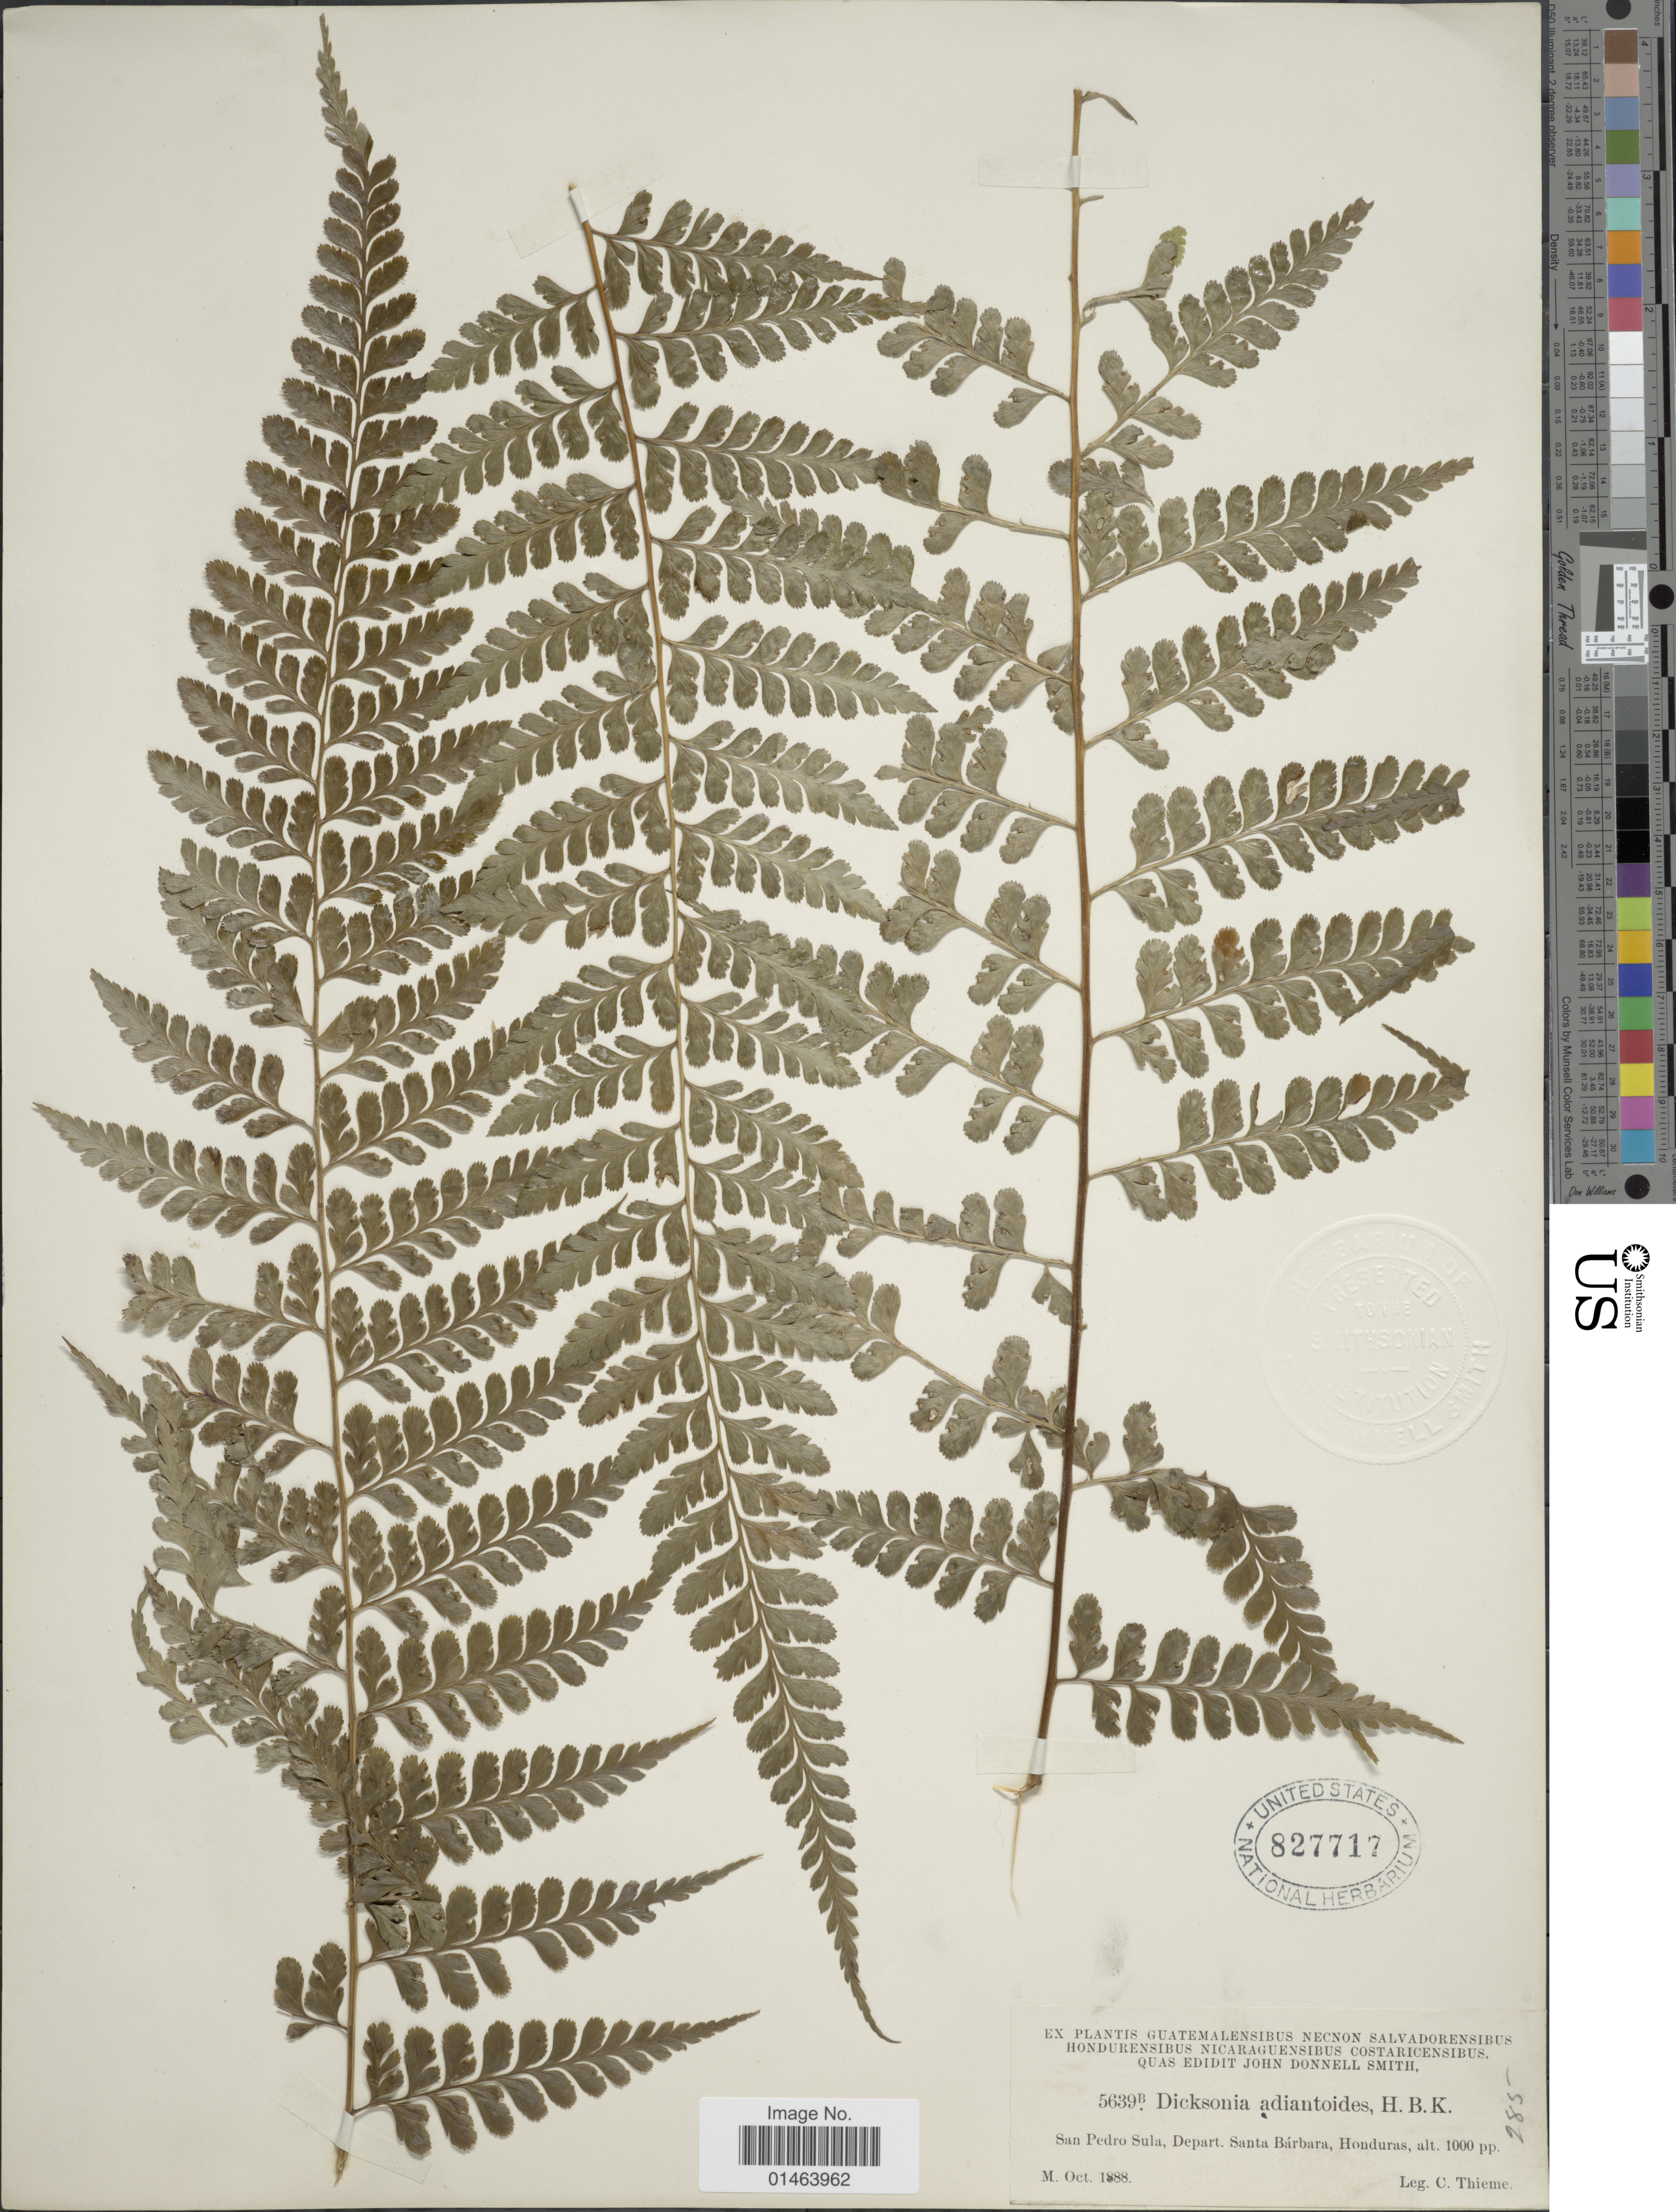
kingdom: Plantae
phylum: Tracheophyta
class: Polypodiopsida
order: Polypodiales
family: Dennstaedtiaceae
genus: Dennstaedtia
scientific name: Dennstaedtia bipinnata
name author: (Cav.) Maxon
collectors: C. Thieme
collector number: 5639b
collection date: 1888-10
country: Honduras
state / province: Santa Bárbara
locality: Honduras, San Pedro Sula.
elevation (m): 305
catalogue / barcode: US 827717